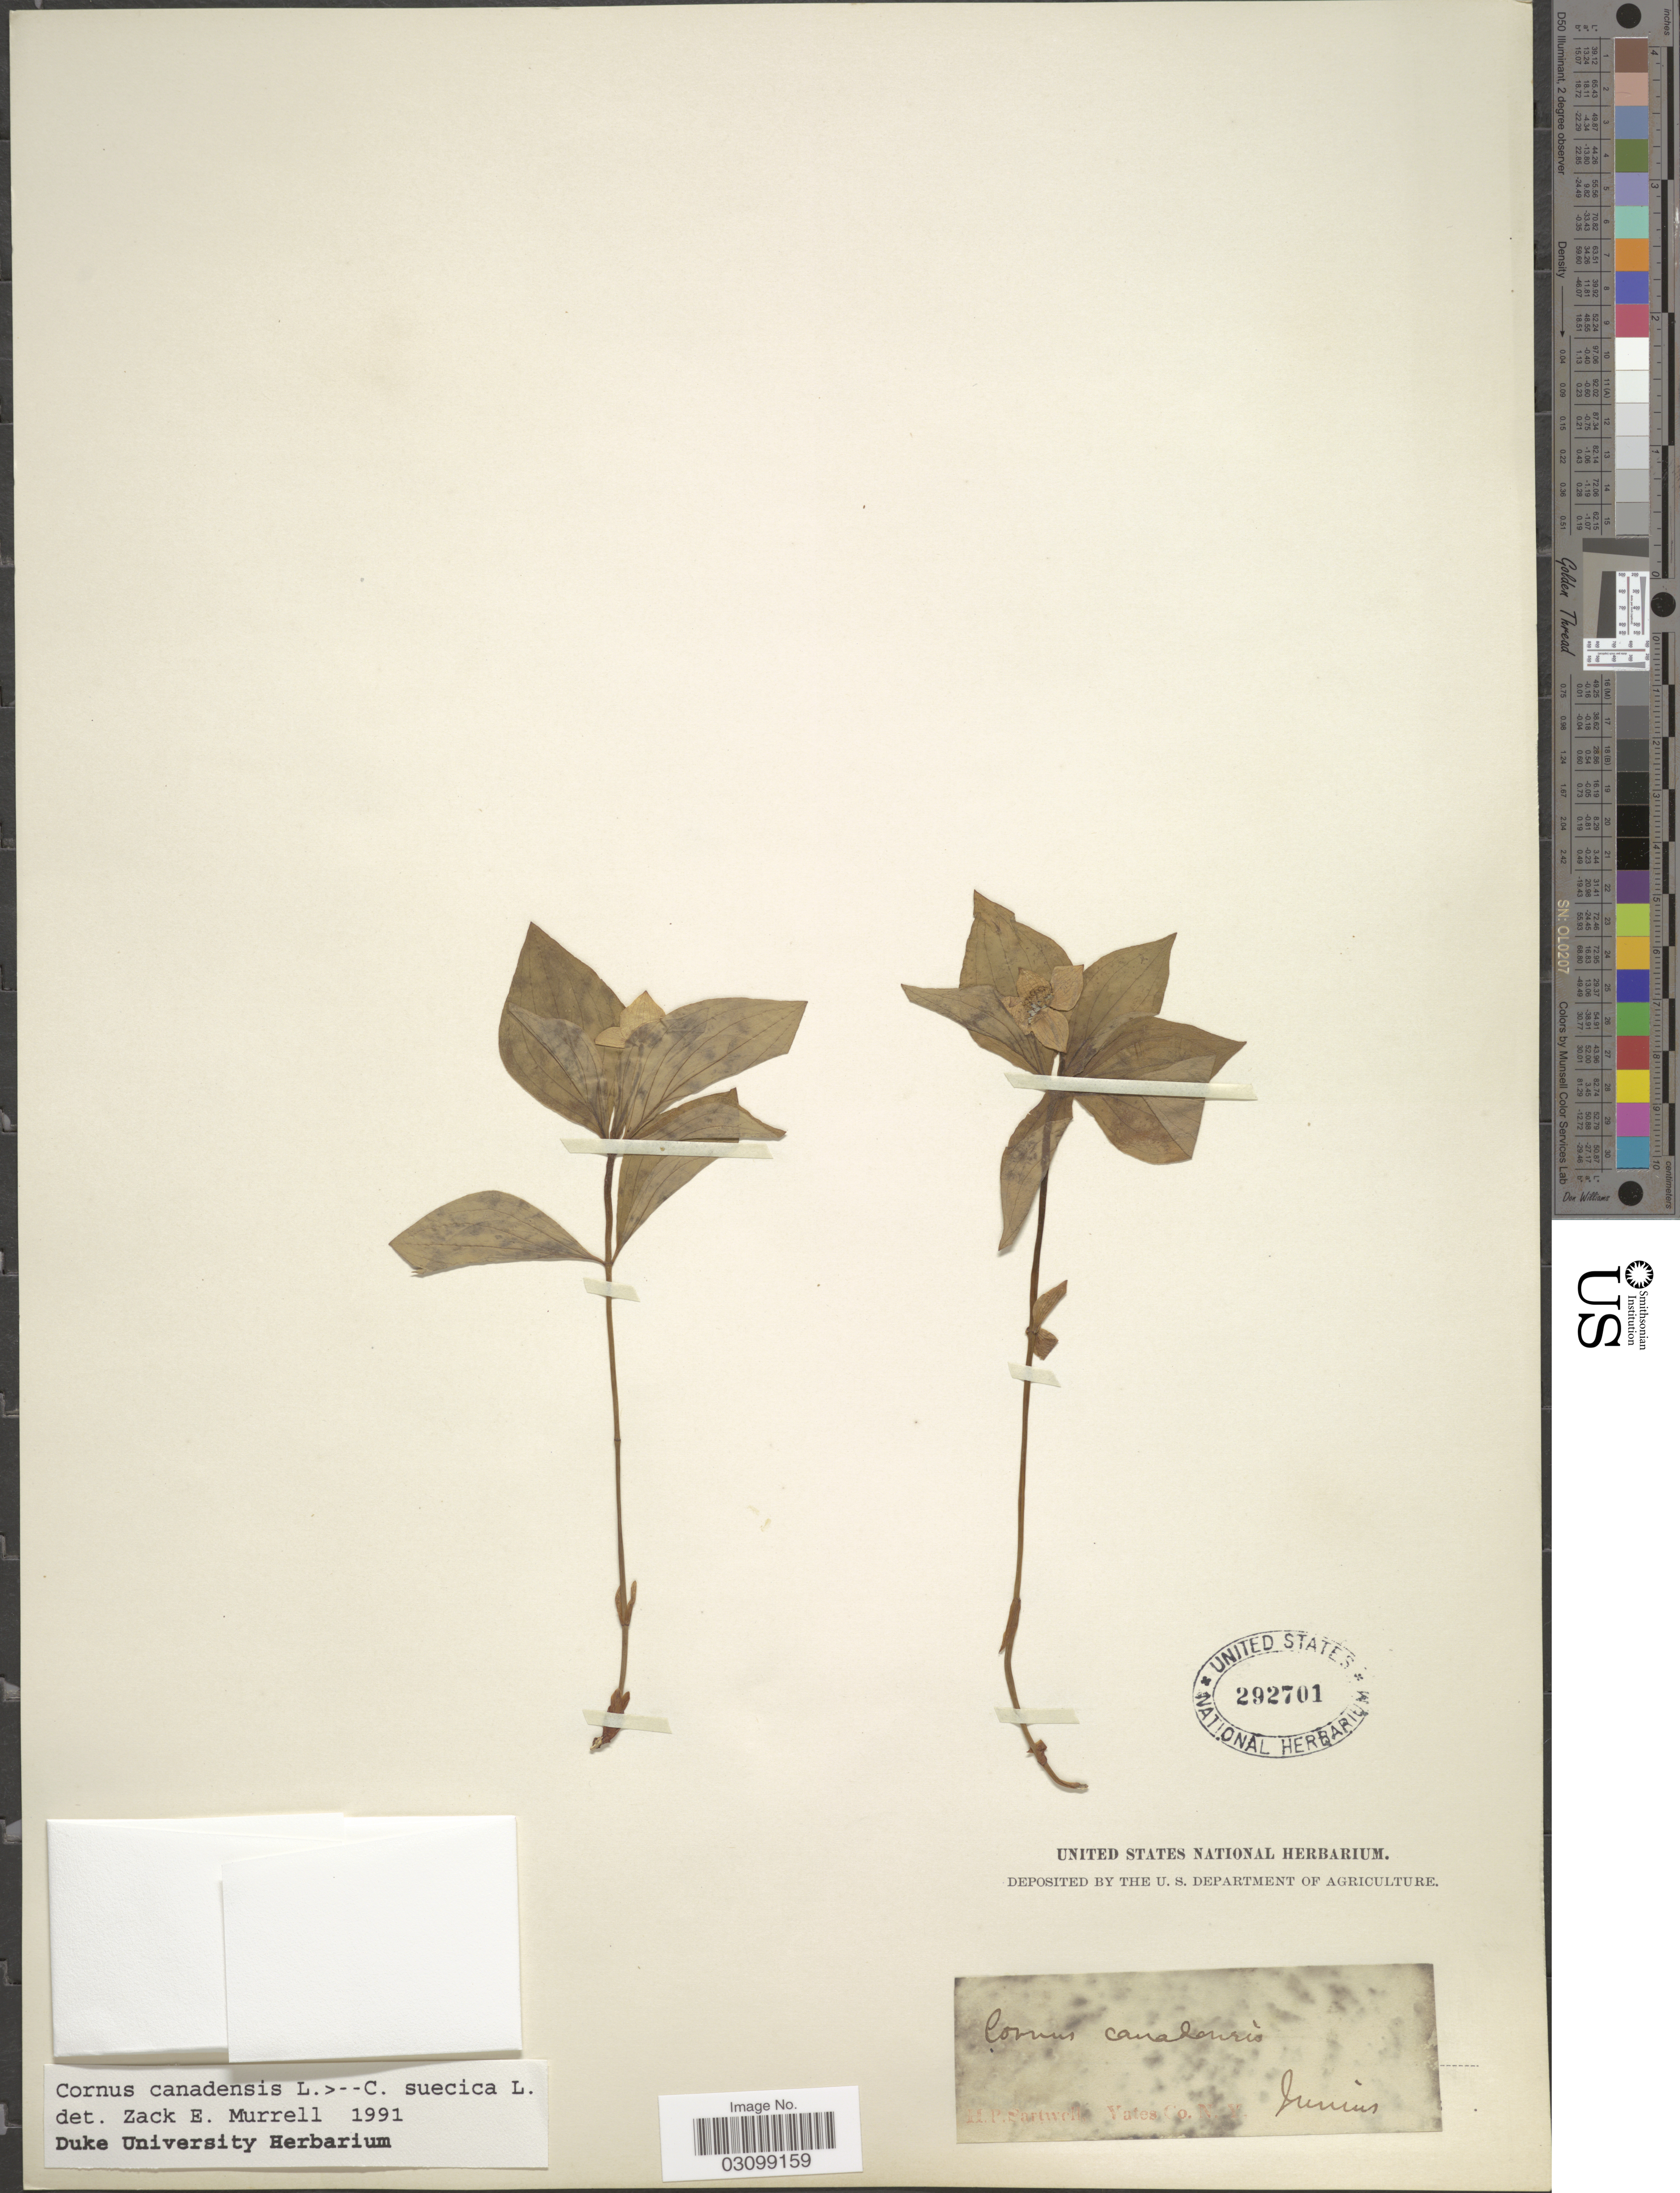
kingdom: Plantae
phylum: Tracheophyta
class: Magnoliopsida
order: Cornales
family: Cornaceae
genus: Cornus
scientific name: Cornus sp.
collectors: H. P. Sartwell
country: United States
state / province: New York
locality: Yates Co.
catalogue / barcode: US 292701